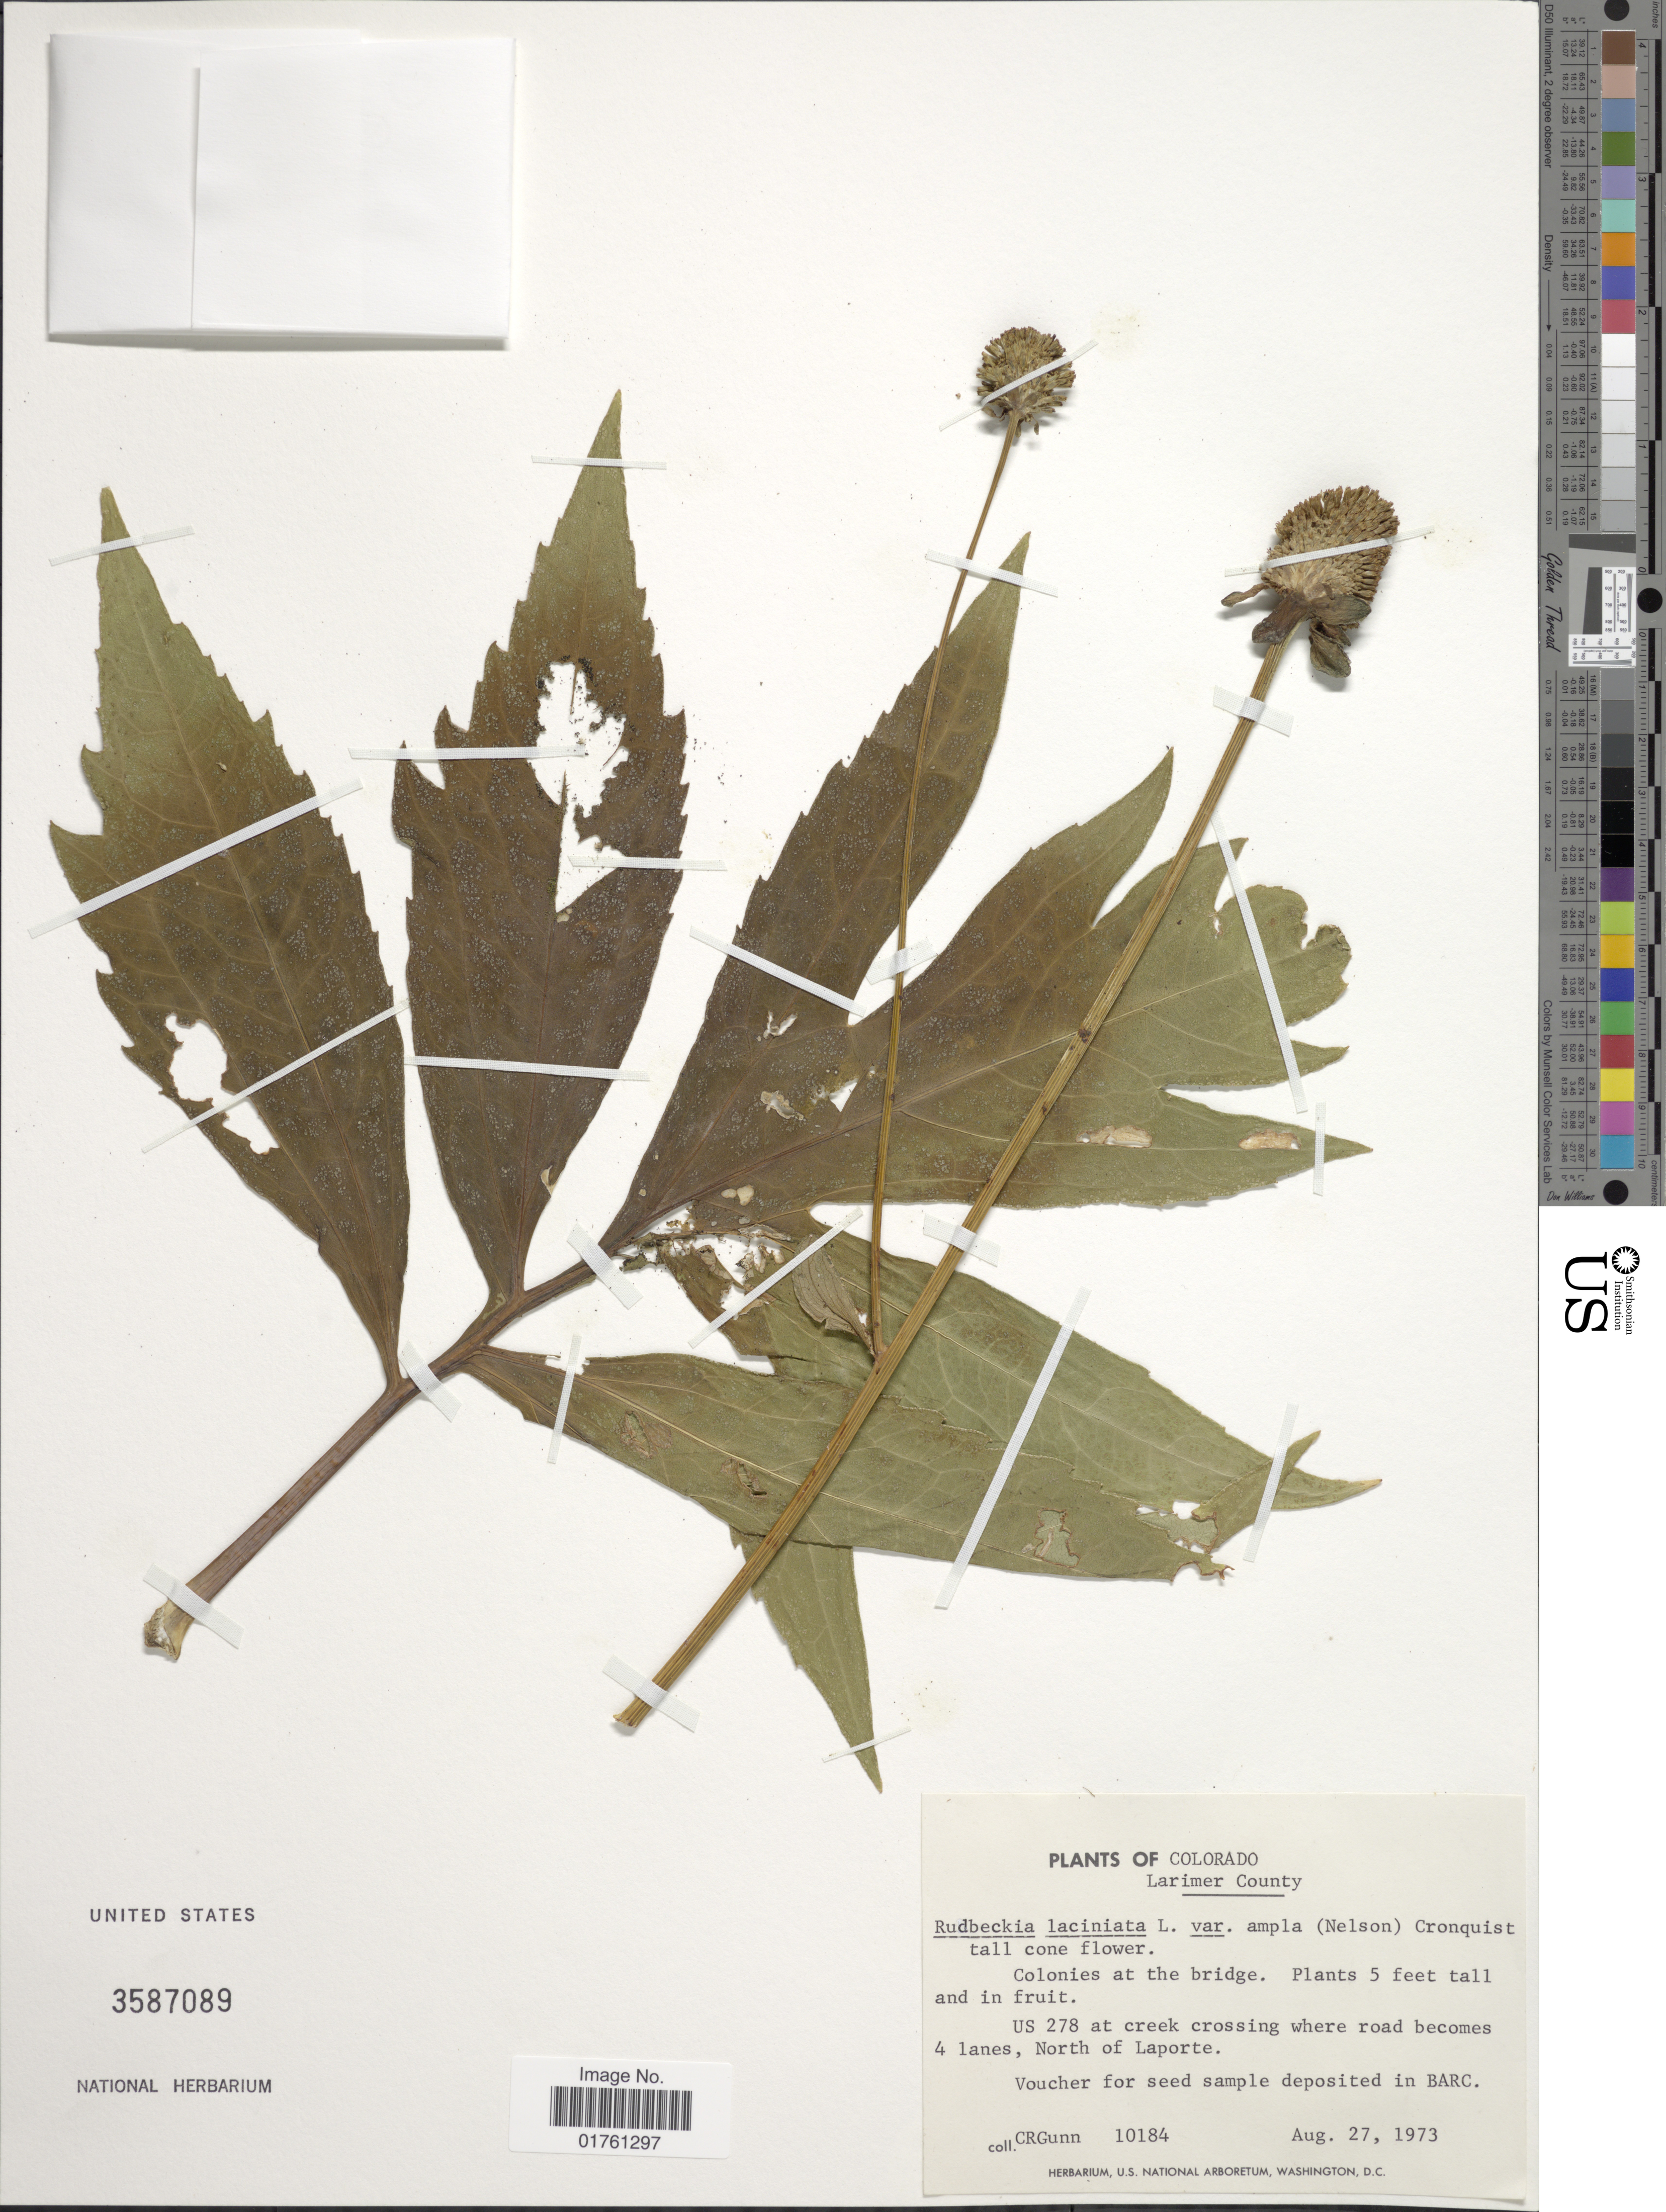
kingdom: Plantae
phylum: Tracheophyta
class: Magnoliopsida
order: Asterales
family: Asteraceae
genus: Rudbeckia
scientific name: Rudbeckia laciniata var. ampla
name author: (A. Nelson) Cronq.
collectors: C. R. Gunn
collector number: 10184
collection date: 1973-08-27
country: United States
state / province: Colorado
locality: Larimer County, Colonies at the bridge, US 278 at creek crossing whre road becomes 4 lanes, North of Laporte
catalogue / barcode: US 3587089